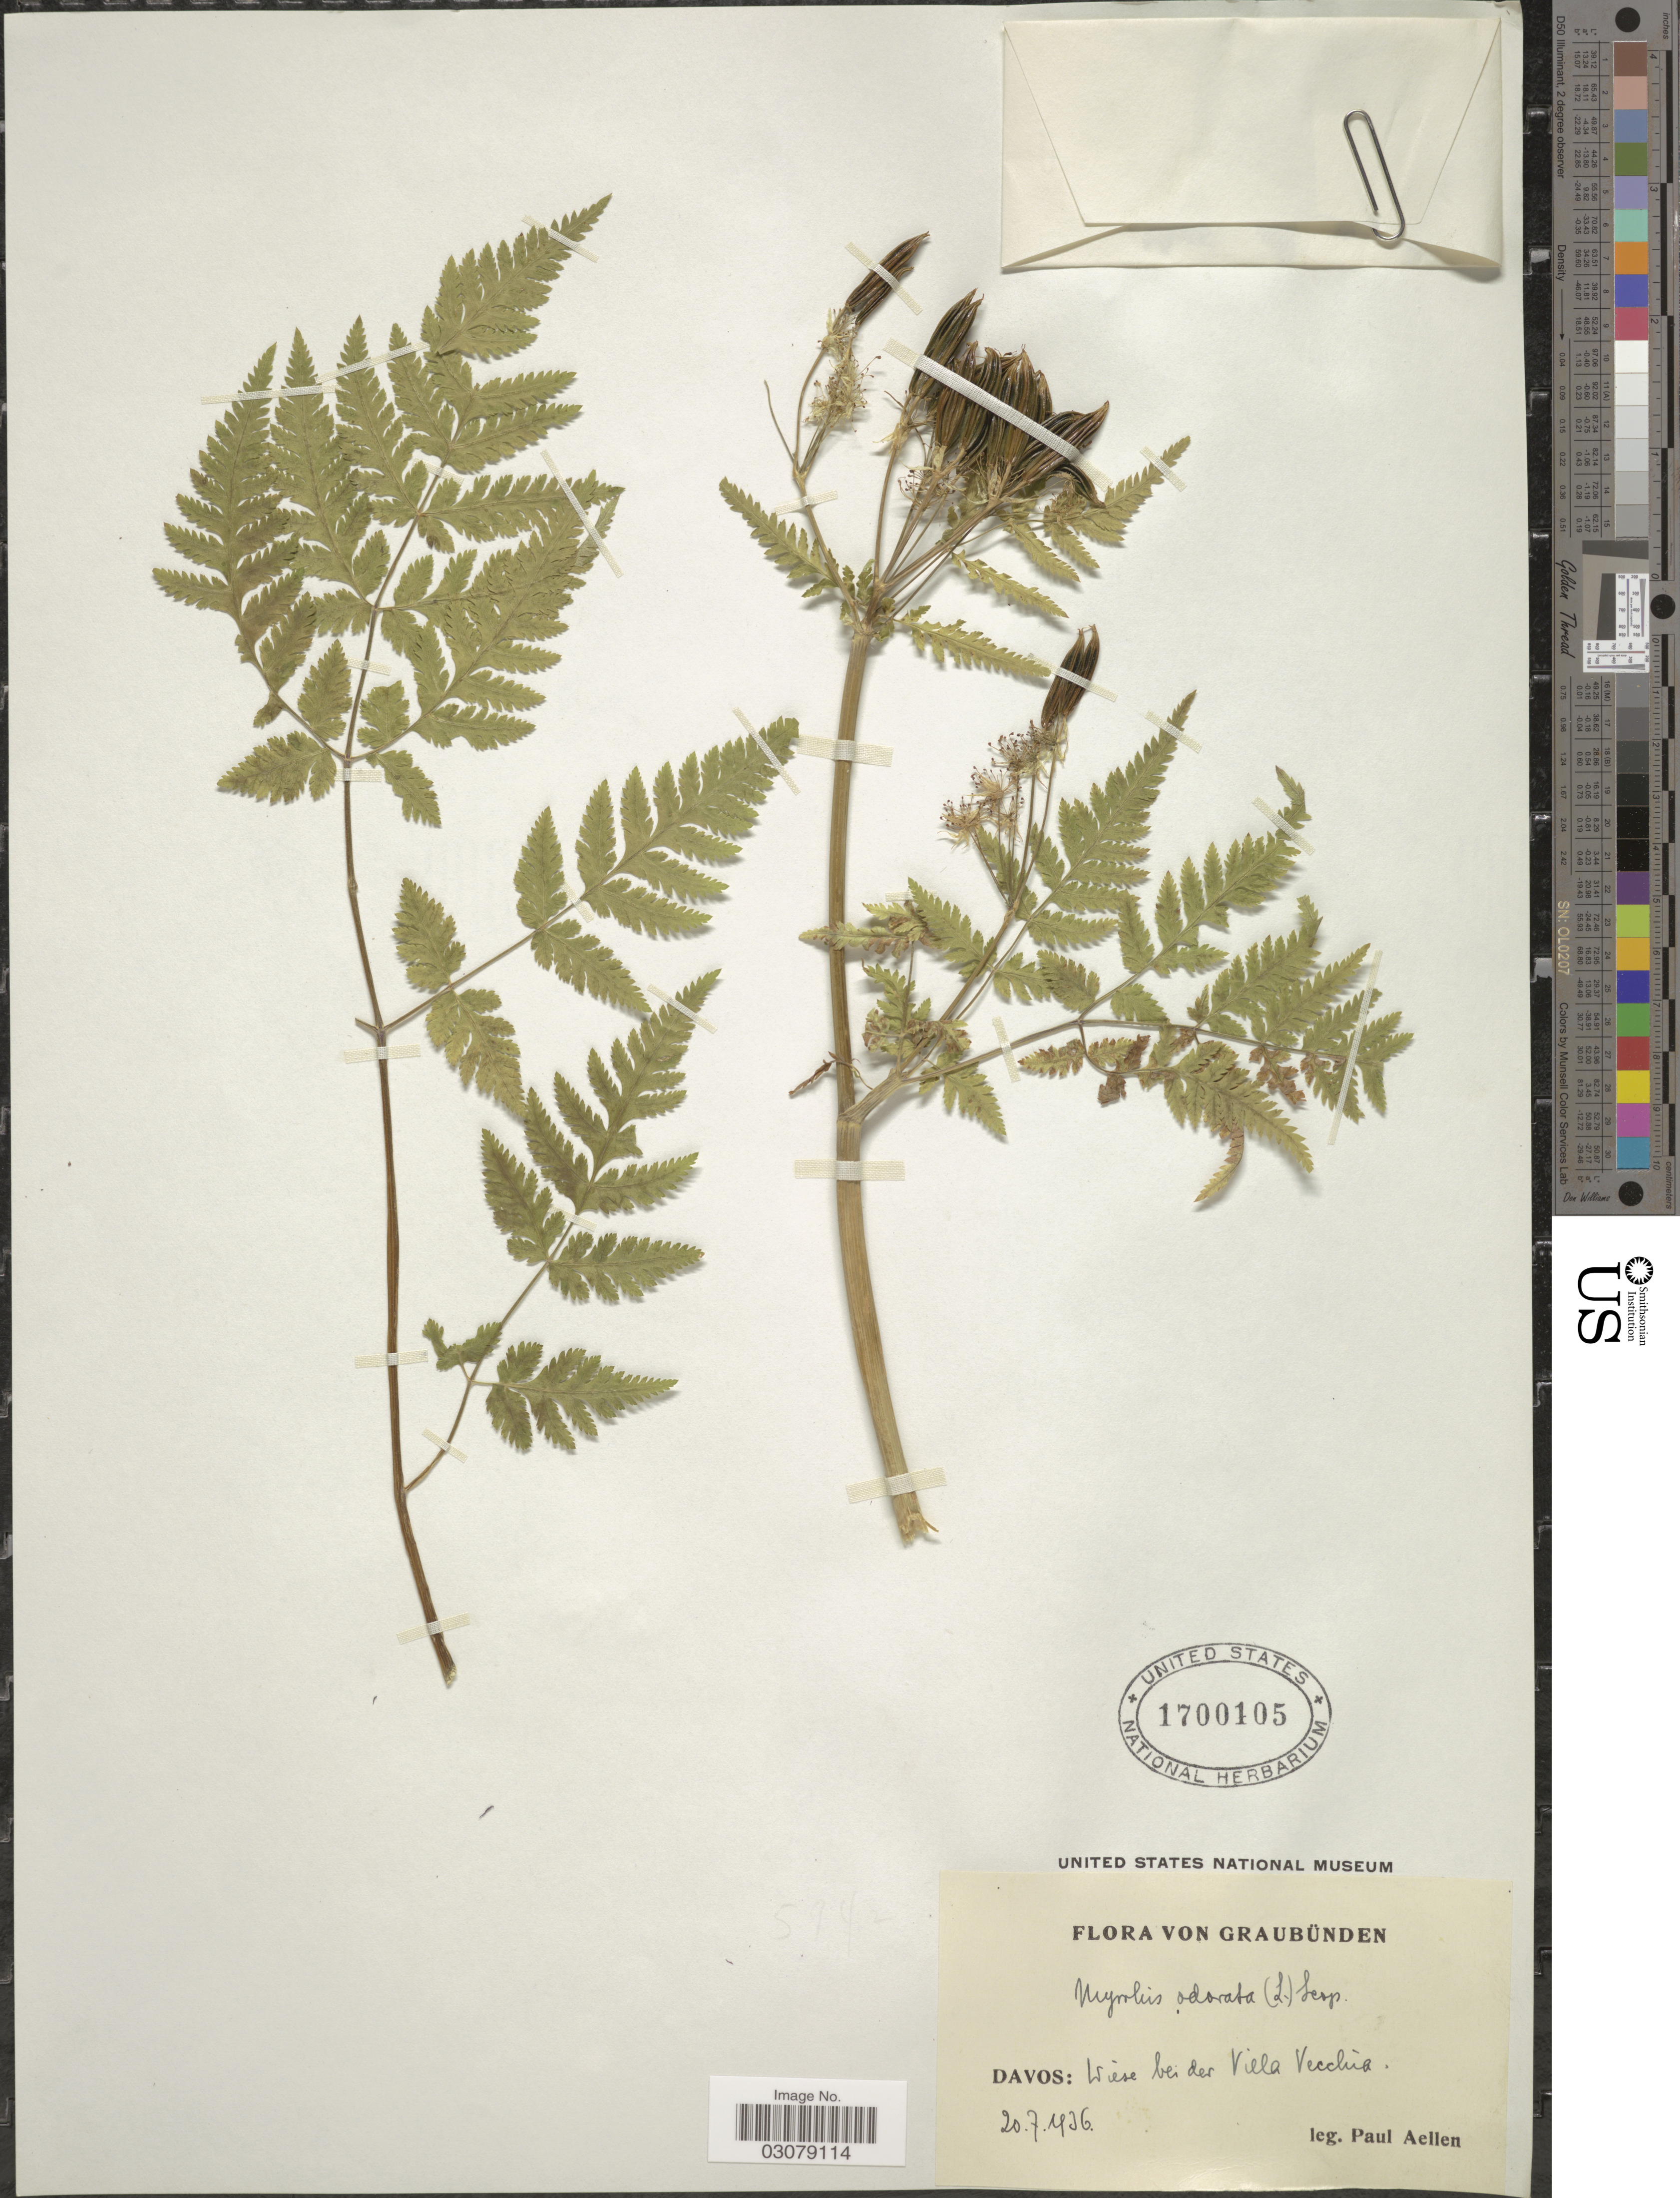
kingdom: Plantae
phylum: Tracheophyta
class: Magnoliopsida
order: Apiales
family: Apiaceae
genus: Myrrhis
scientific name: Myrrhis odorata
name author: (L.) Scop.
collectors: P. Aellen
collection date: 1936-07-20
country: Switzerland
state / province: Graubunden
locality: Davos: Wiese bei der Villa Vecchia.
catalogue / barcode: US 1700105